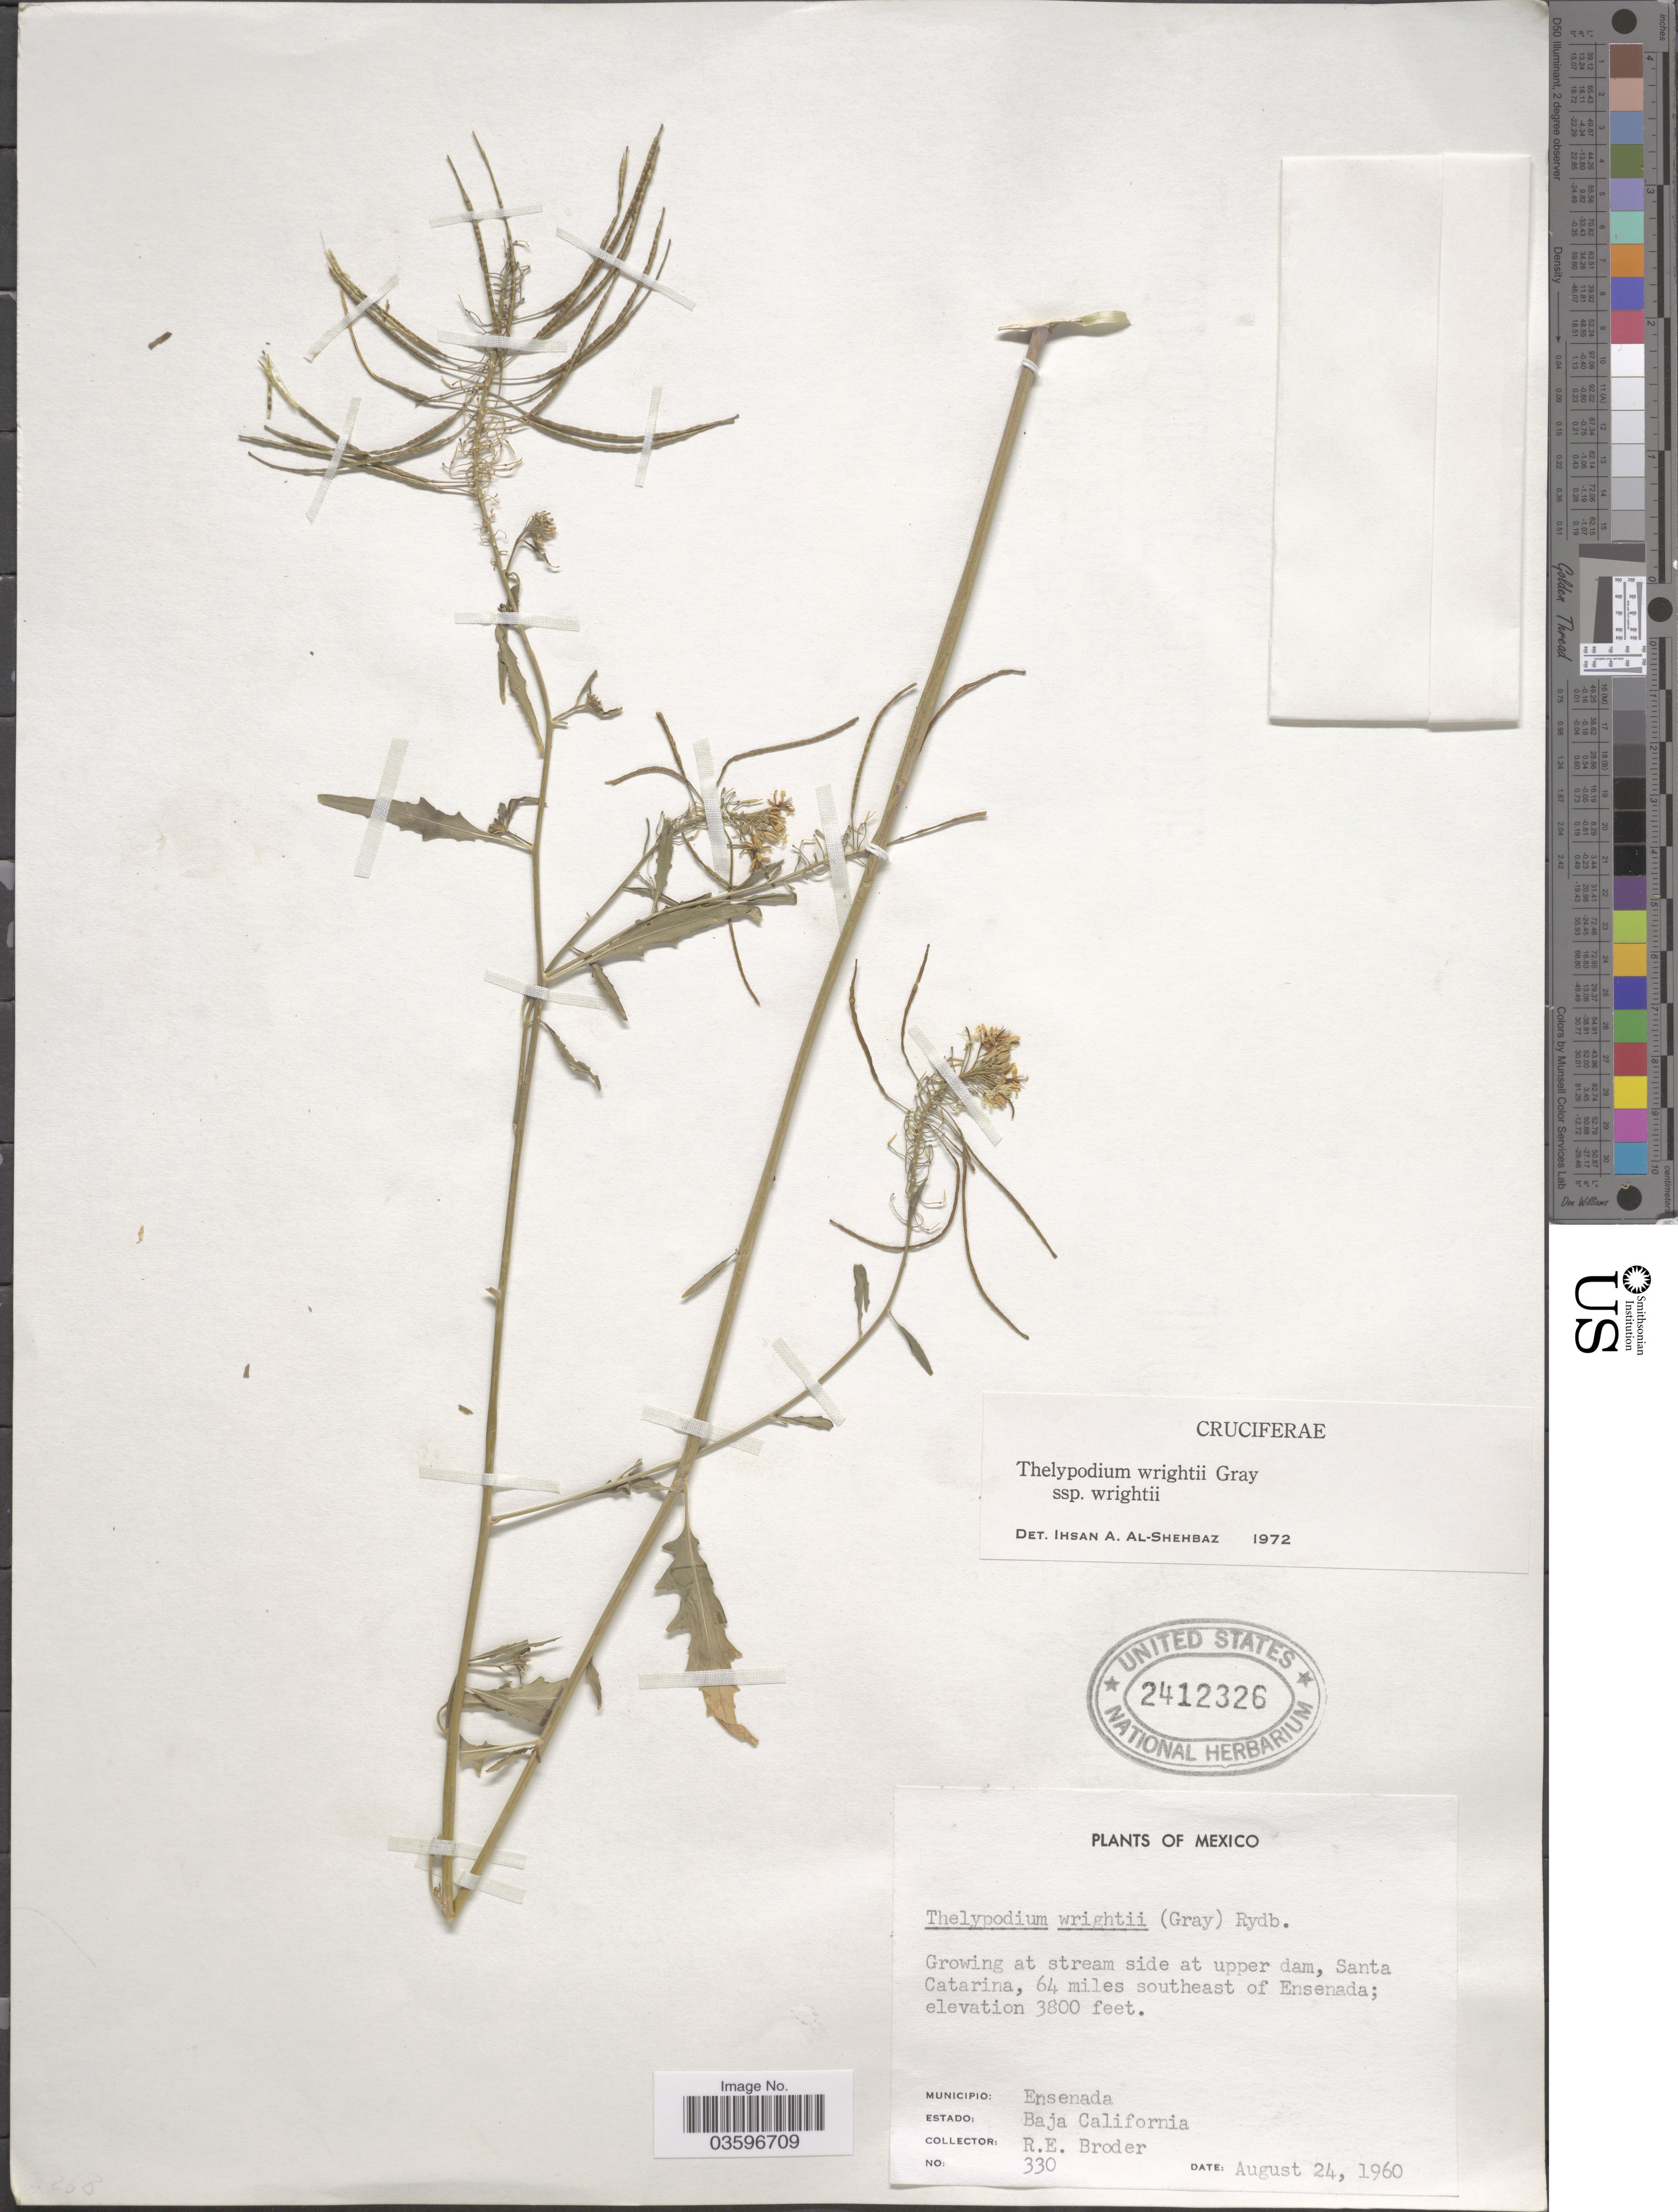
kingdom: Plantae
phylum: Tracheophyta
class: Magnoliopsida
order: Brassicales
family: Brassicaceae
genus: Thelypodium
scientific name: Thelypodium wrightii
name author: A. Gray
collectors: R. Border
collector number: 330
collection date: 1960-08-24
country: Mexico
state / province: Baja California Norte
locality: At stream side at upper dam, Santa Catarina, 64 miles southeast of Ensenada; Municipio: Ensenada.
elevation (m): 1158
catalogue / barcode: US 2412326